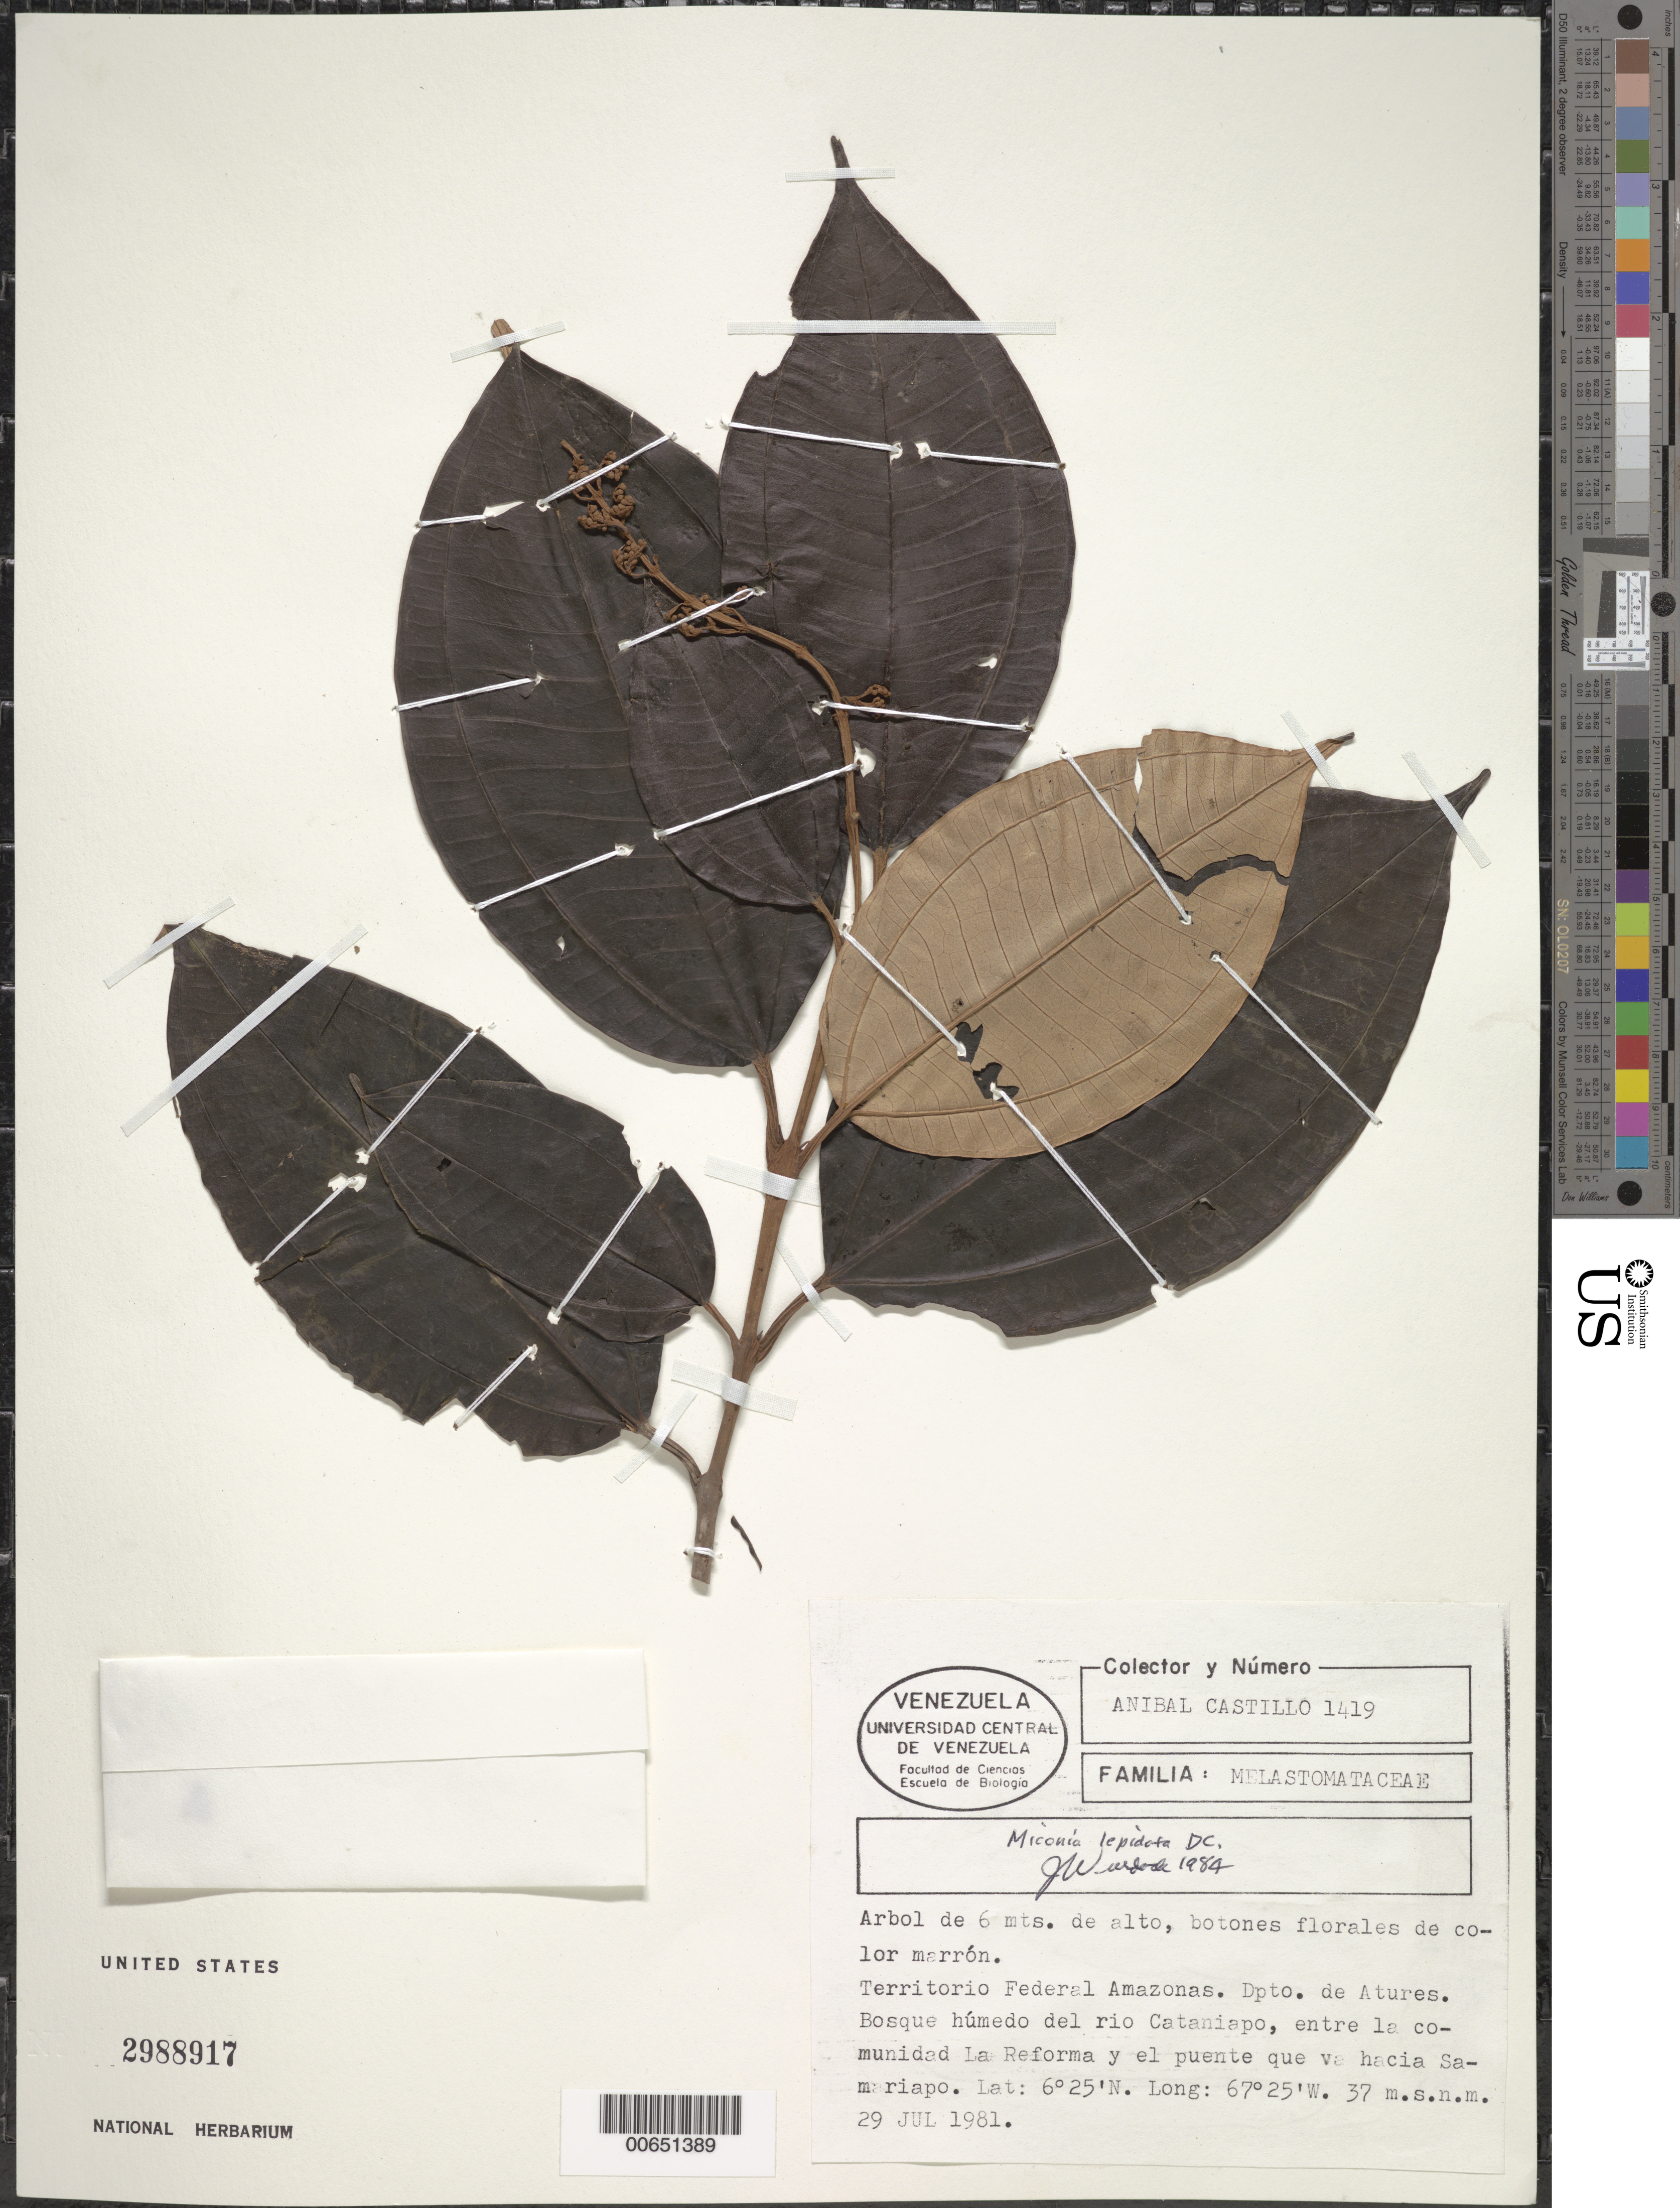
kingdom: Plantae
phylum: Tracheophyta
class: Magnoliopsida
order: Myrtales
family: Melastomataceae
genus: Miconia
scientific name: Miconia lepidota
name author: Schrank & Mart. ex DC.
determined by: Wurdack, John J., (US), US (UNITED STATES)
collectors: A. Castillo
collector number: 1419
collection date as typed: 29-Jul-81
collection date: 1981-07-29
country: Venezuela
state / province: Amazonas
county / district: Atures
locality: Río Cataniapo, entre la comunidad La Reforma y el puente que va hacia Samariapo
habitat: Wet forest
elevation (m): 37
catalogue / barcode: US 2988917